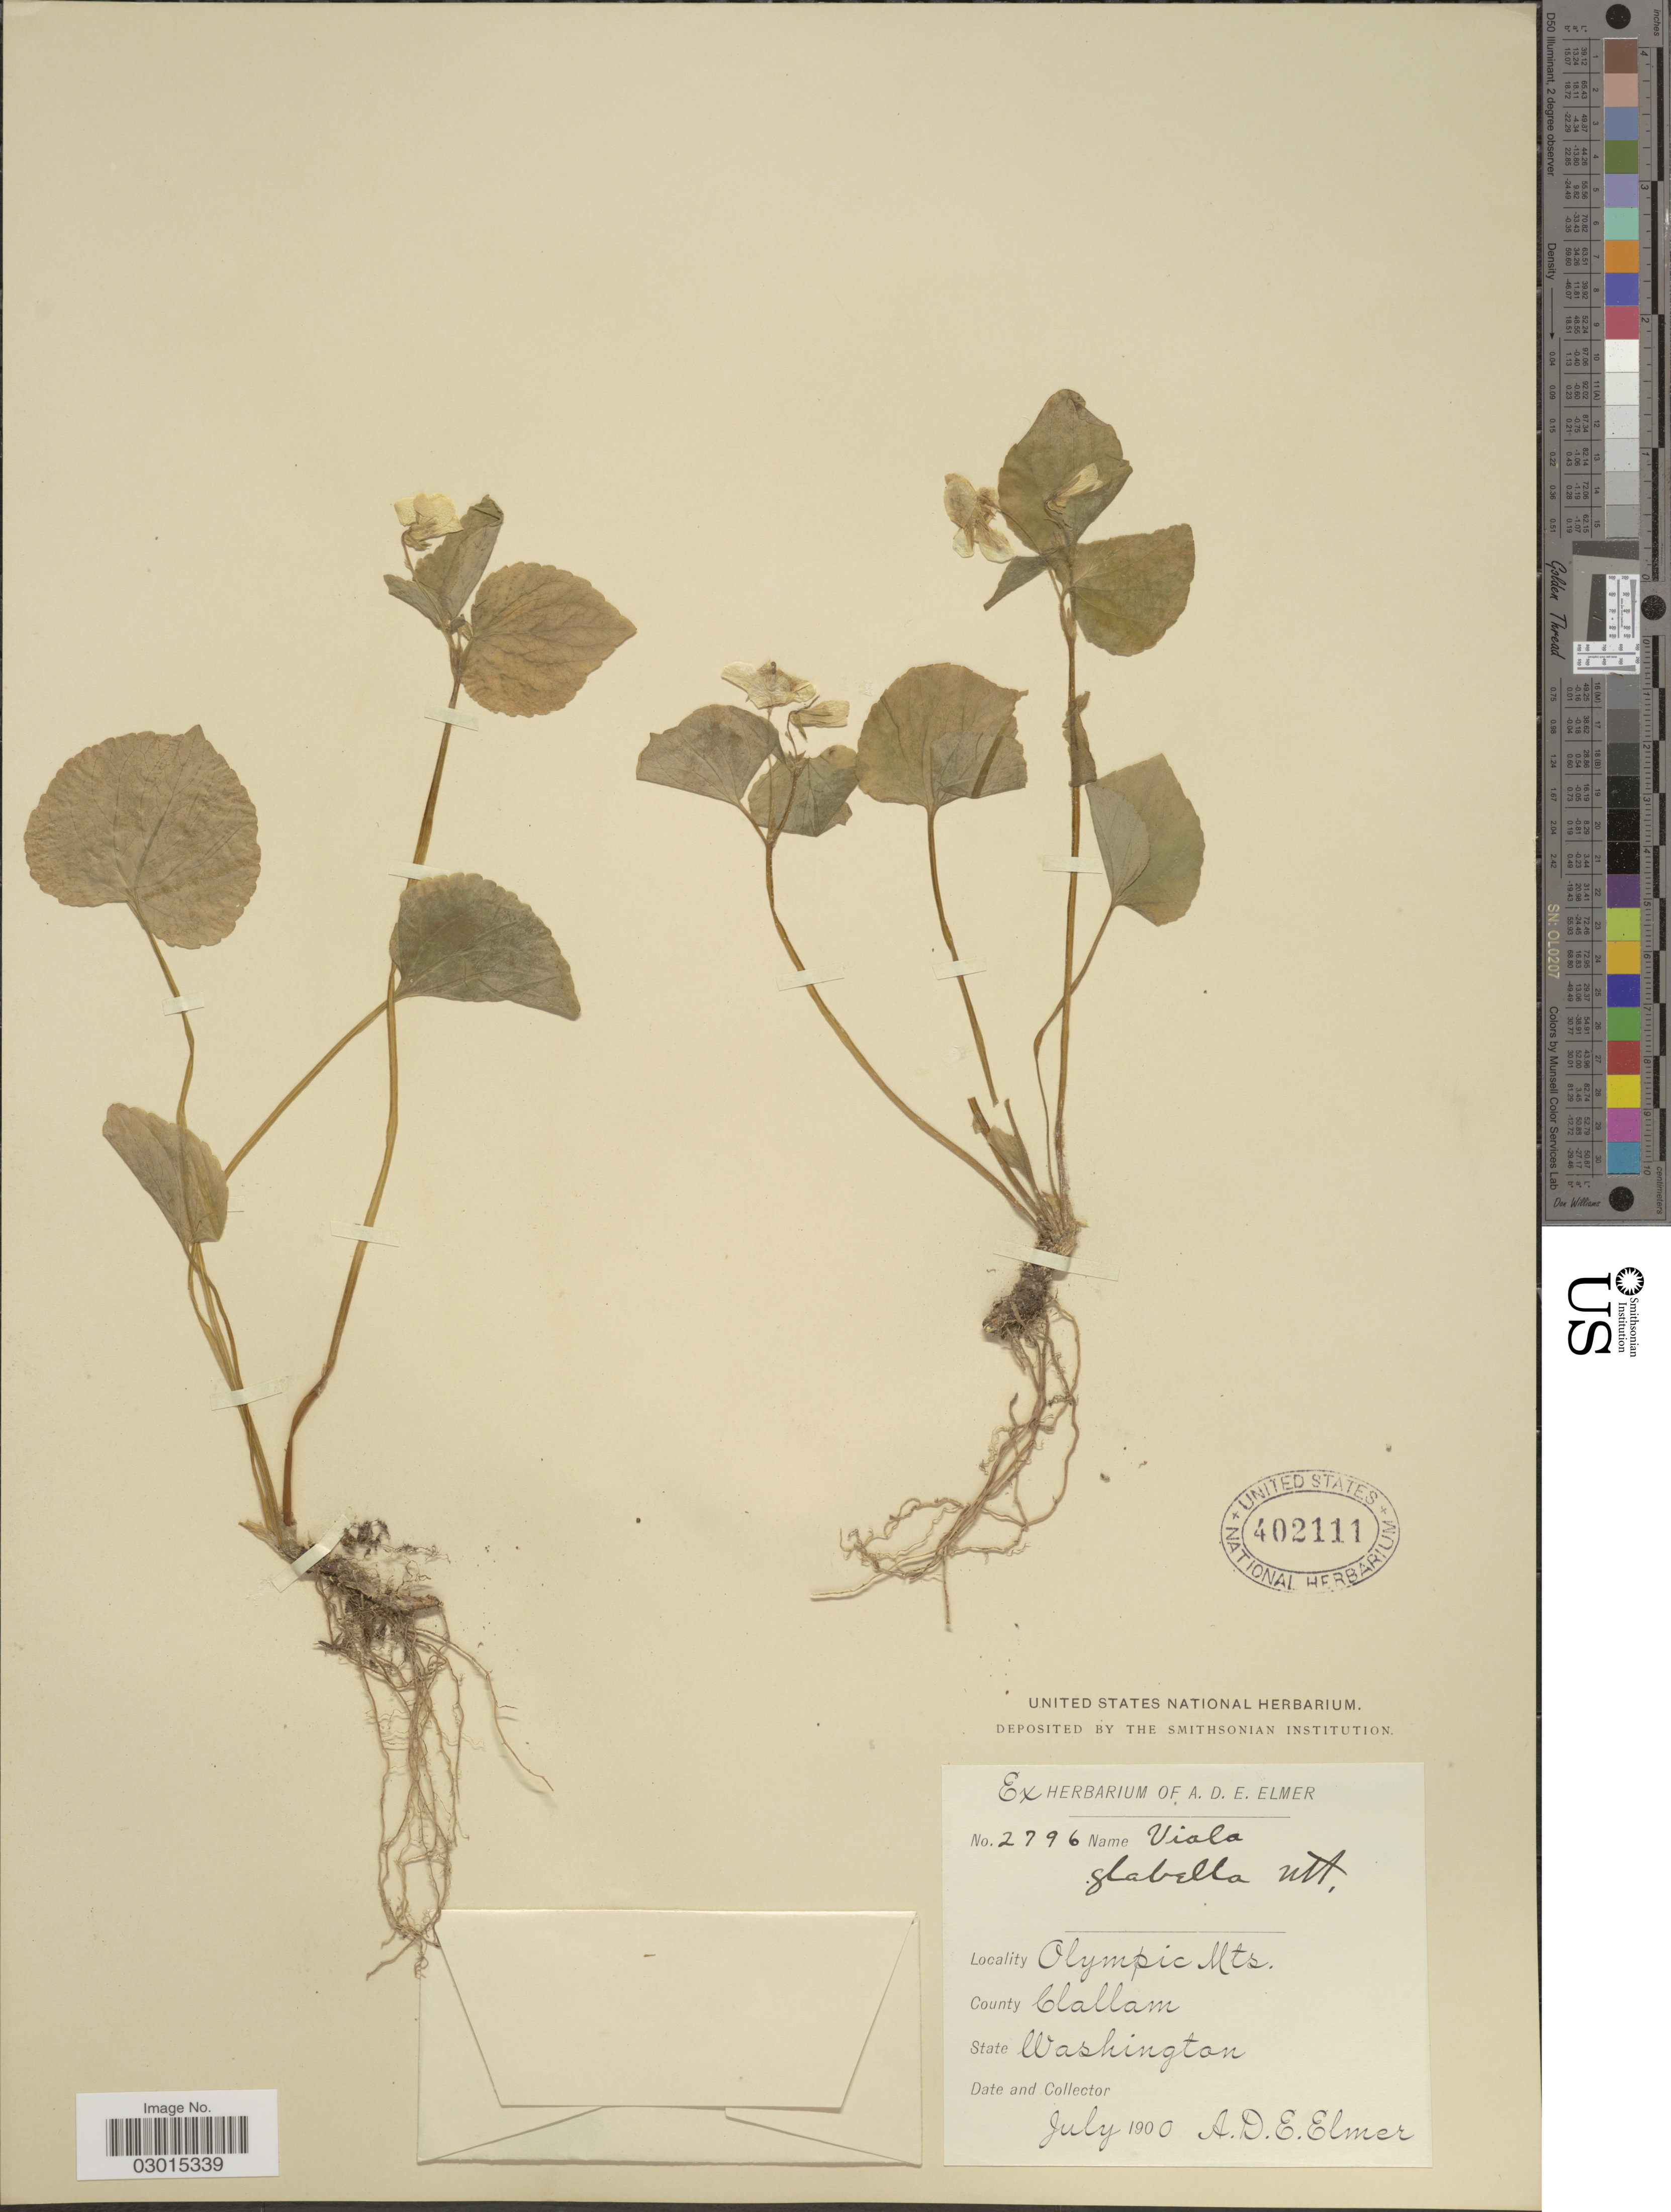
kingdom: Plantae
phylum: Tracheophyta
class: Magnoliopsida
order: Malpighiales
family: Violaceae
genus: Viola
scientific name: Viola glabella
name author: Nutt.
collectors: A. D. E. Elmer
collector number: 2796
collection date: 1900-07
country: United States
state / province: Washington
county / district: Clallam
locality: County Clallam.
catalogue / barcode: US 402111